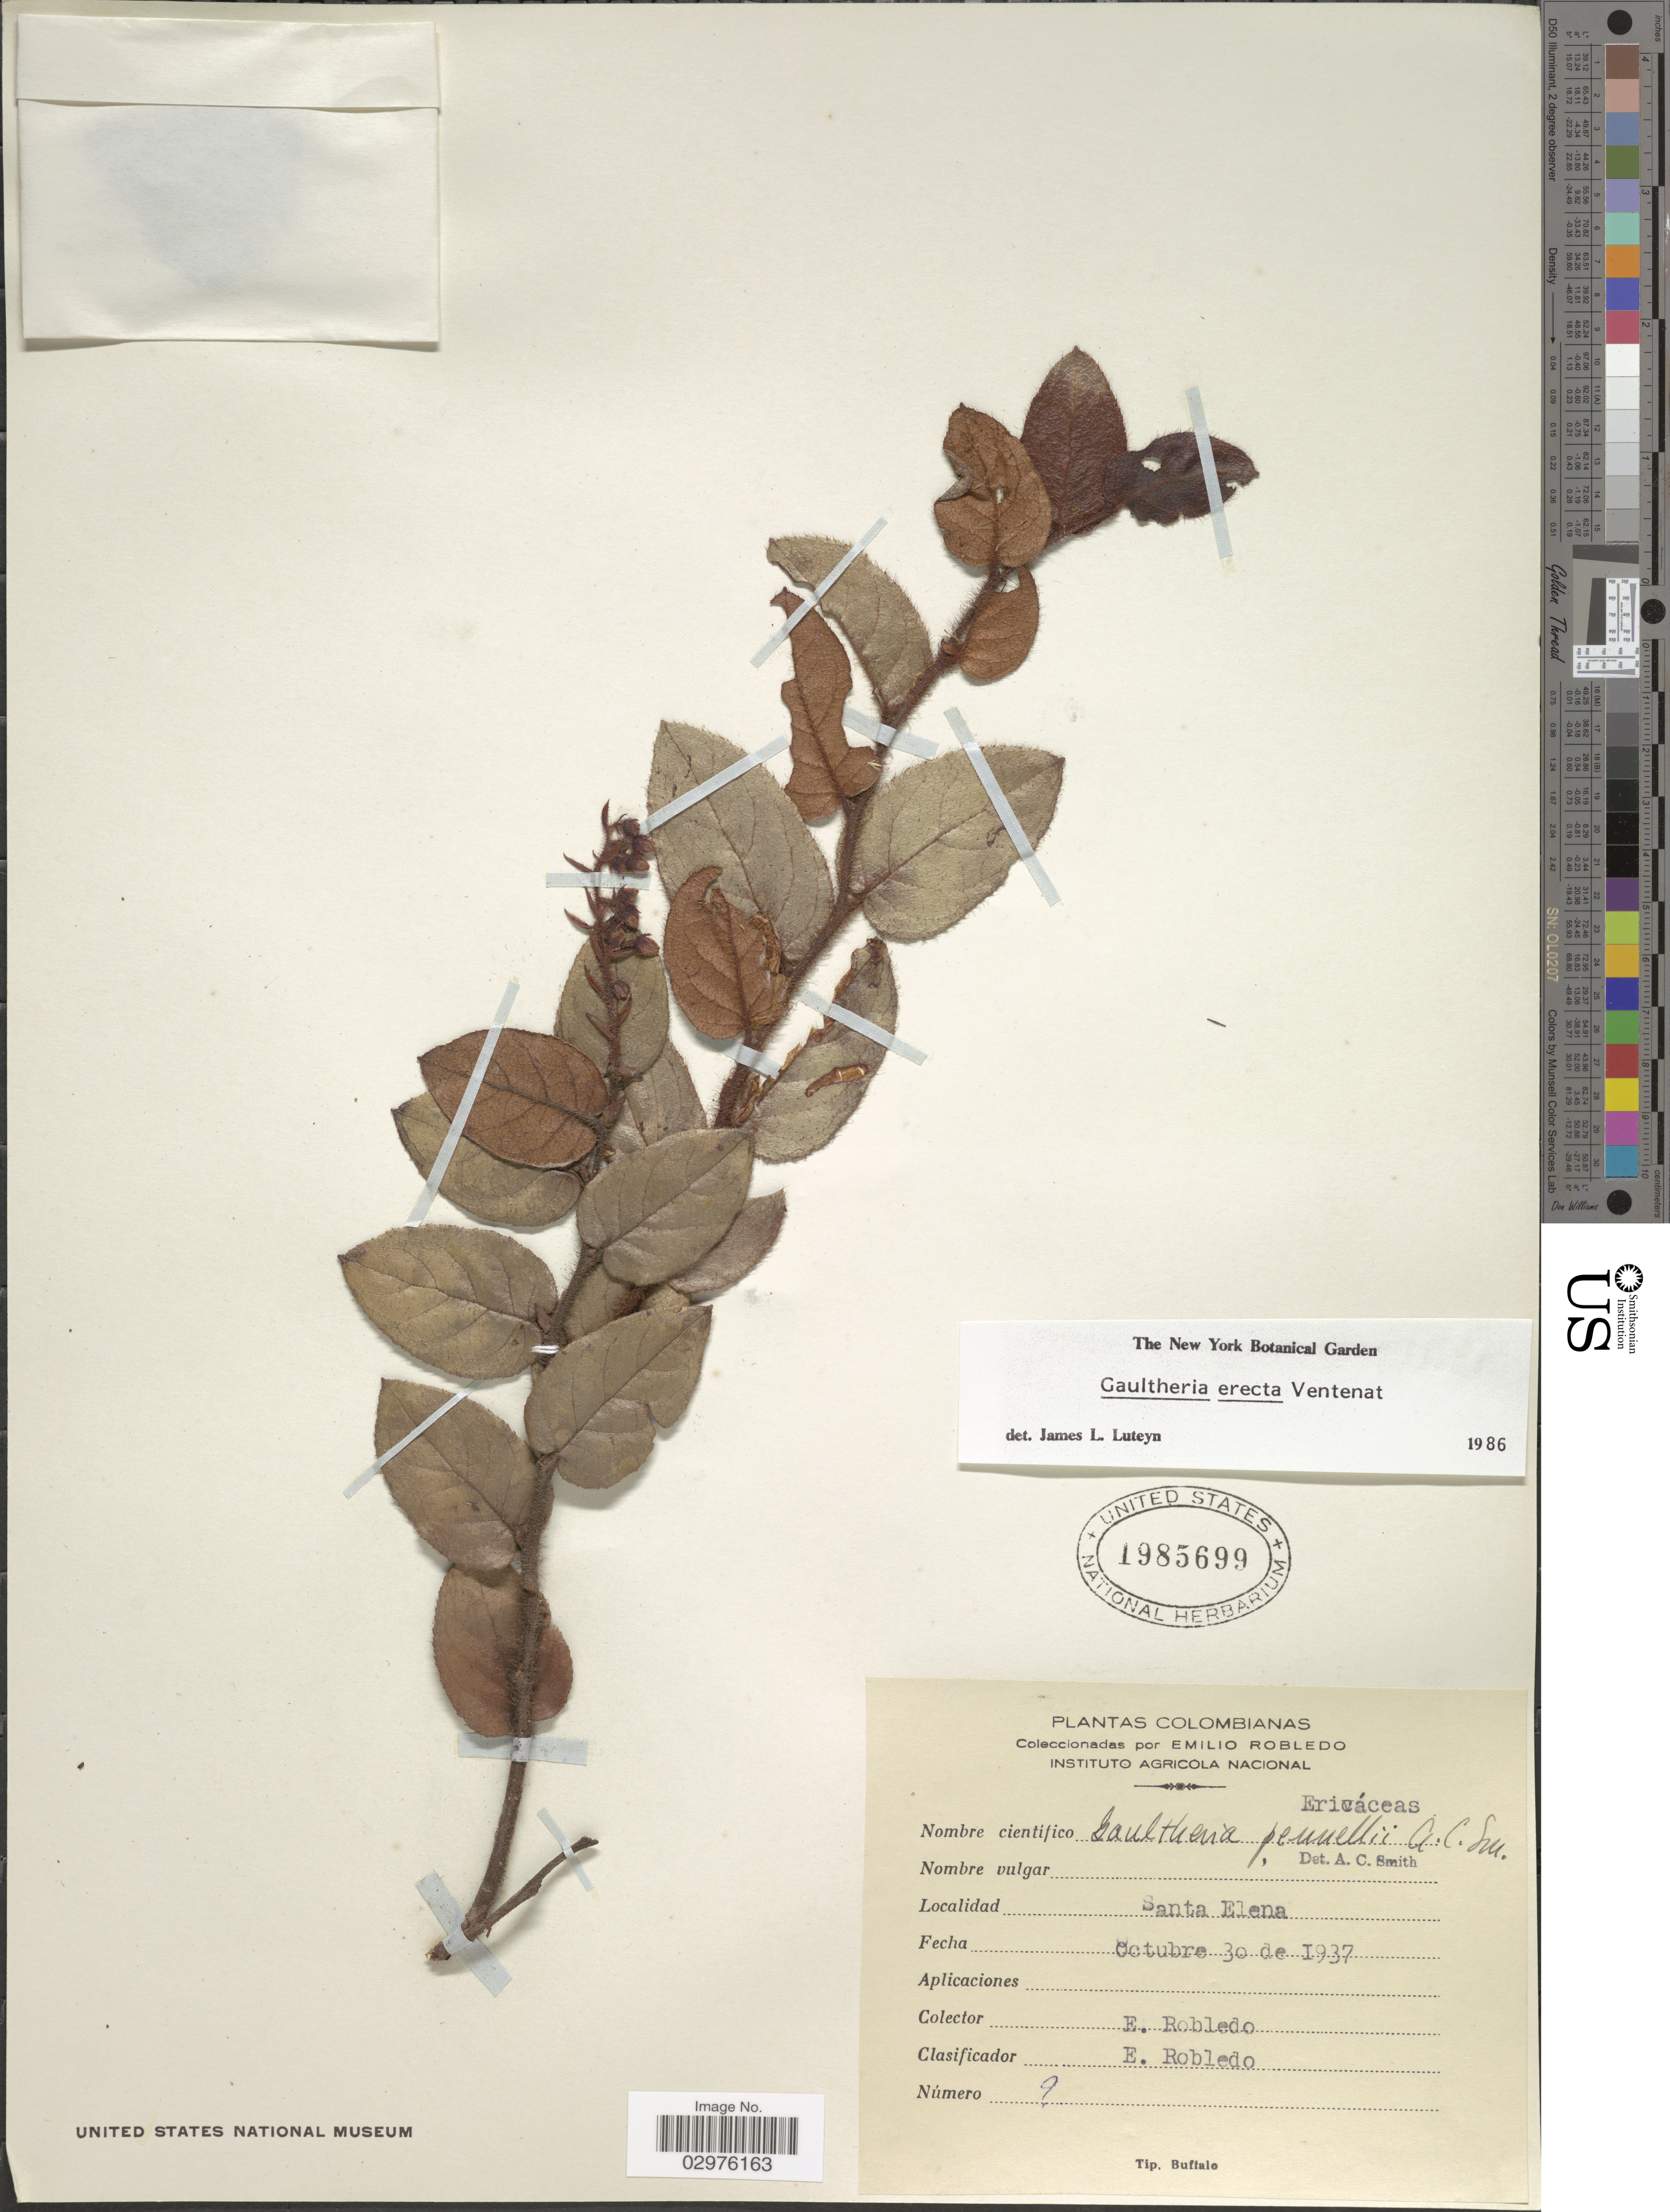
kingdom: Plantae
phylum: Tracheophyta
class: Magnoliopsida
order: Ericales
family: Ericaceae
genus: Gaultheria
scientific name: Gaultheria erecta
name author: Vent.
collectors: E. Robledo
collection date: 1937-10-30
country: Colombia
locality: Santa Elena.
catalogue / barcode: US 1985699